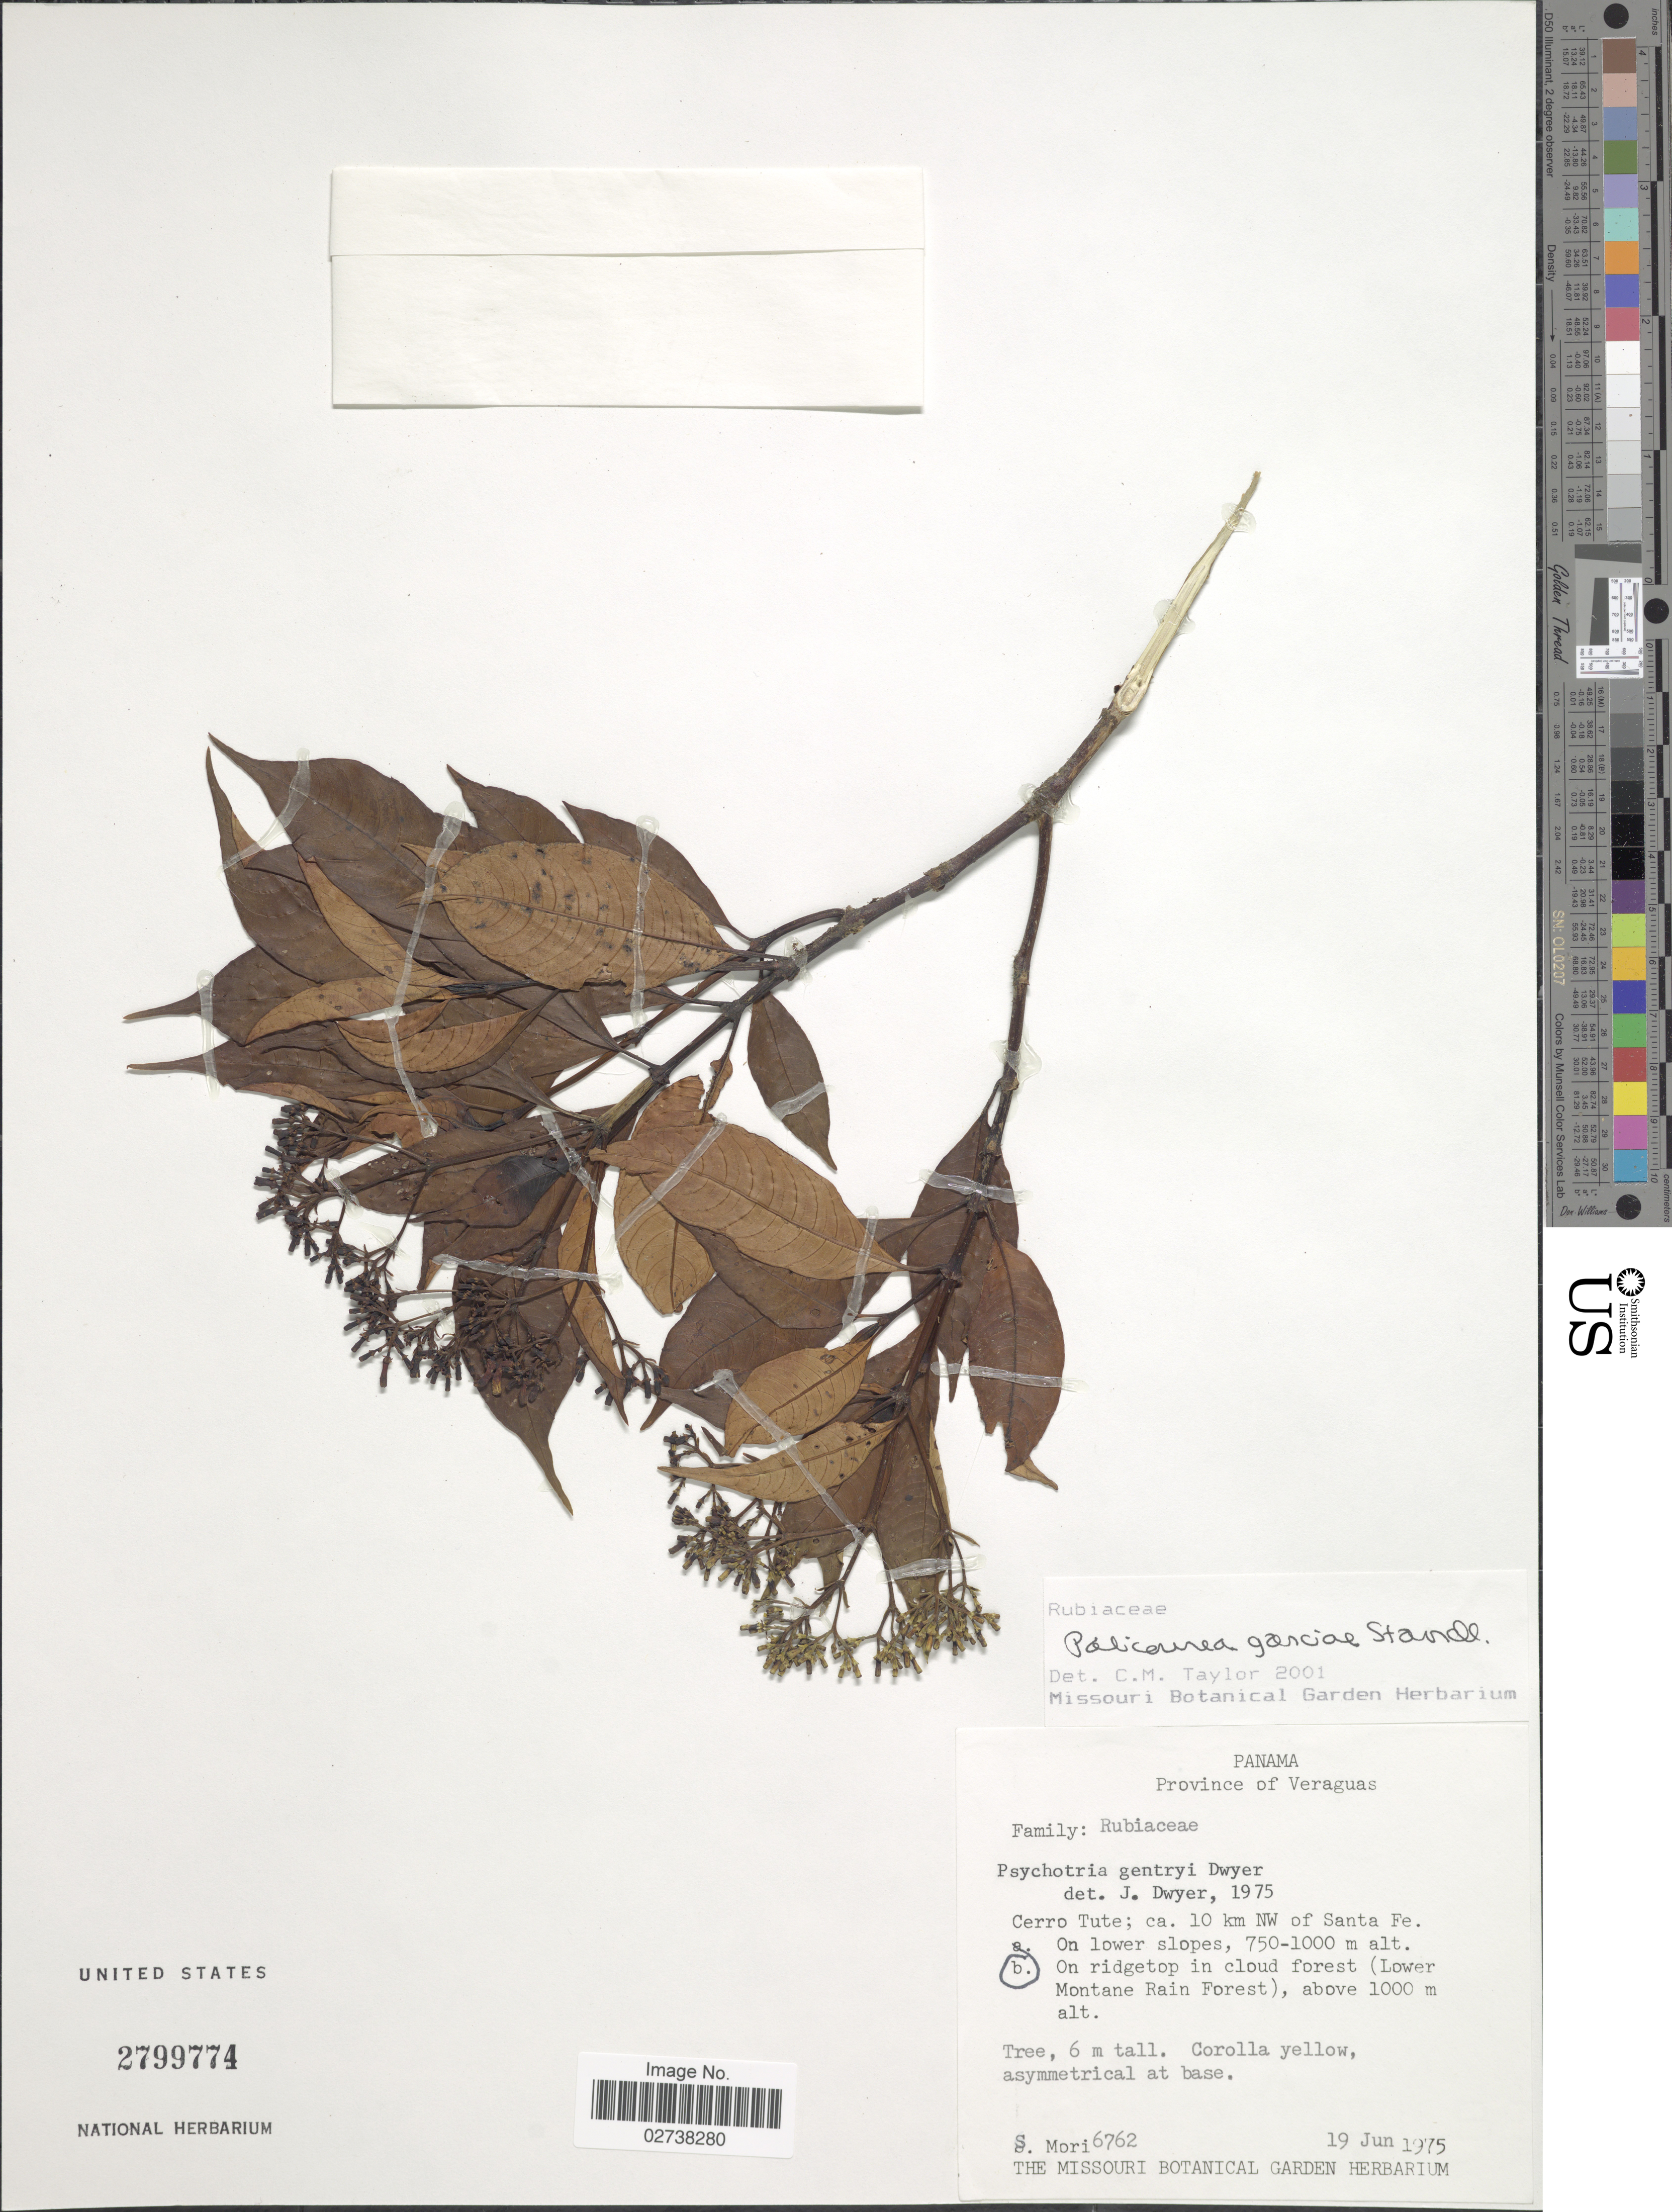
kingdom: Plantae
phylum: Tracheophyta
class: Magnoliopsida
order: Gentianales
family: Rubiaceae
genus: Palicourea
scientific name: Palicourea garciae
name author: Standl.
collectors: S. Mori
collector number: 6762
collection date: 1975-06-19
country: Panama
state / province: Veraguas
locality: Province of Veraguas. Cerro Tute; ca. 10 km NW of Santa Fe. On ridgetop in cloud forest ( Lower Montane Rain Forest)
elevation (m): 1000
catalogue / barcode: US 2799774